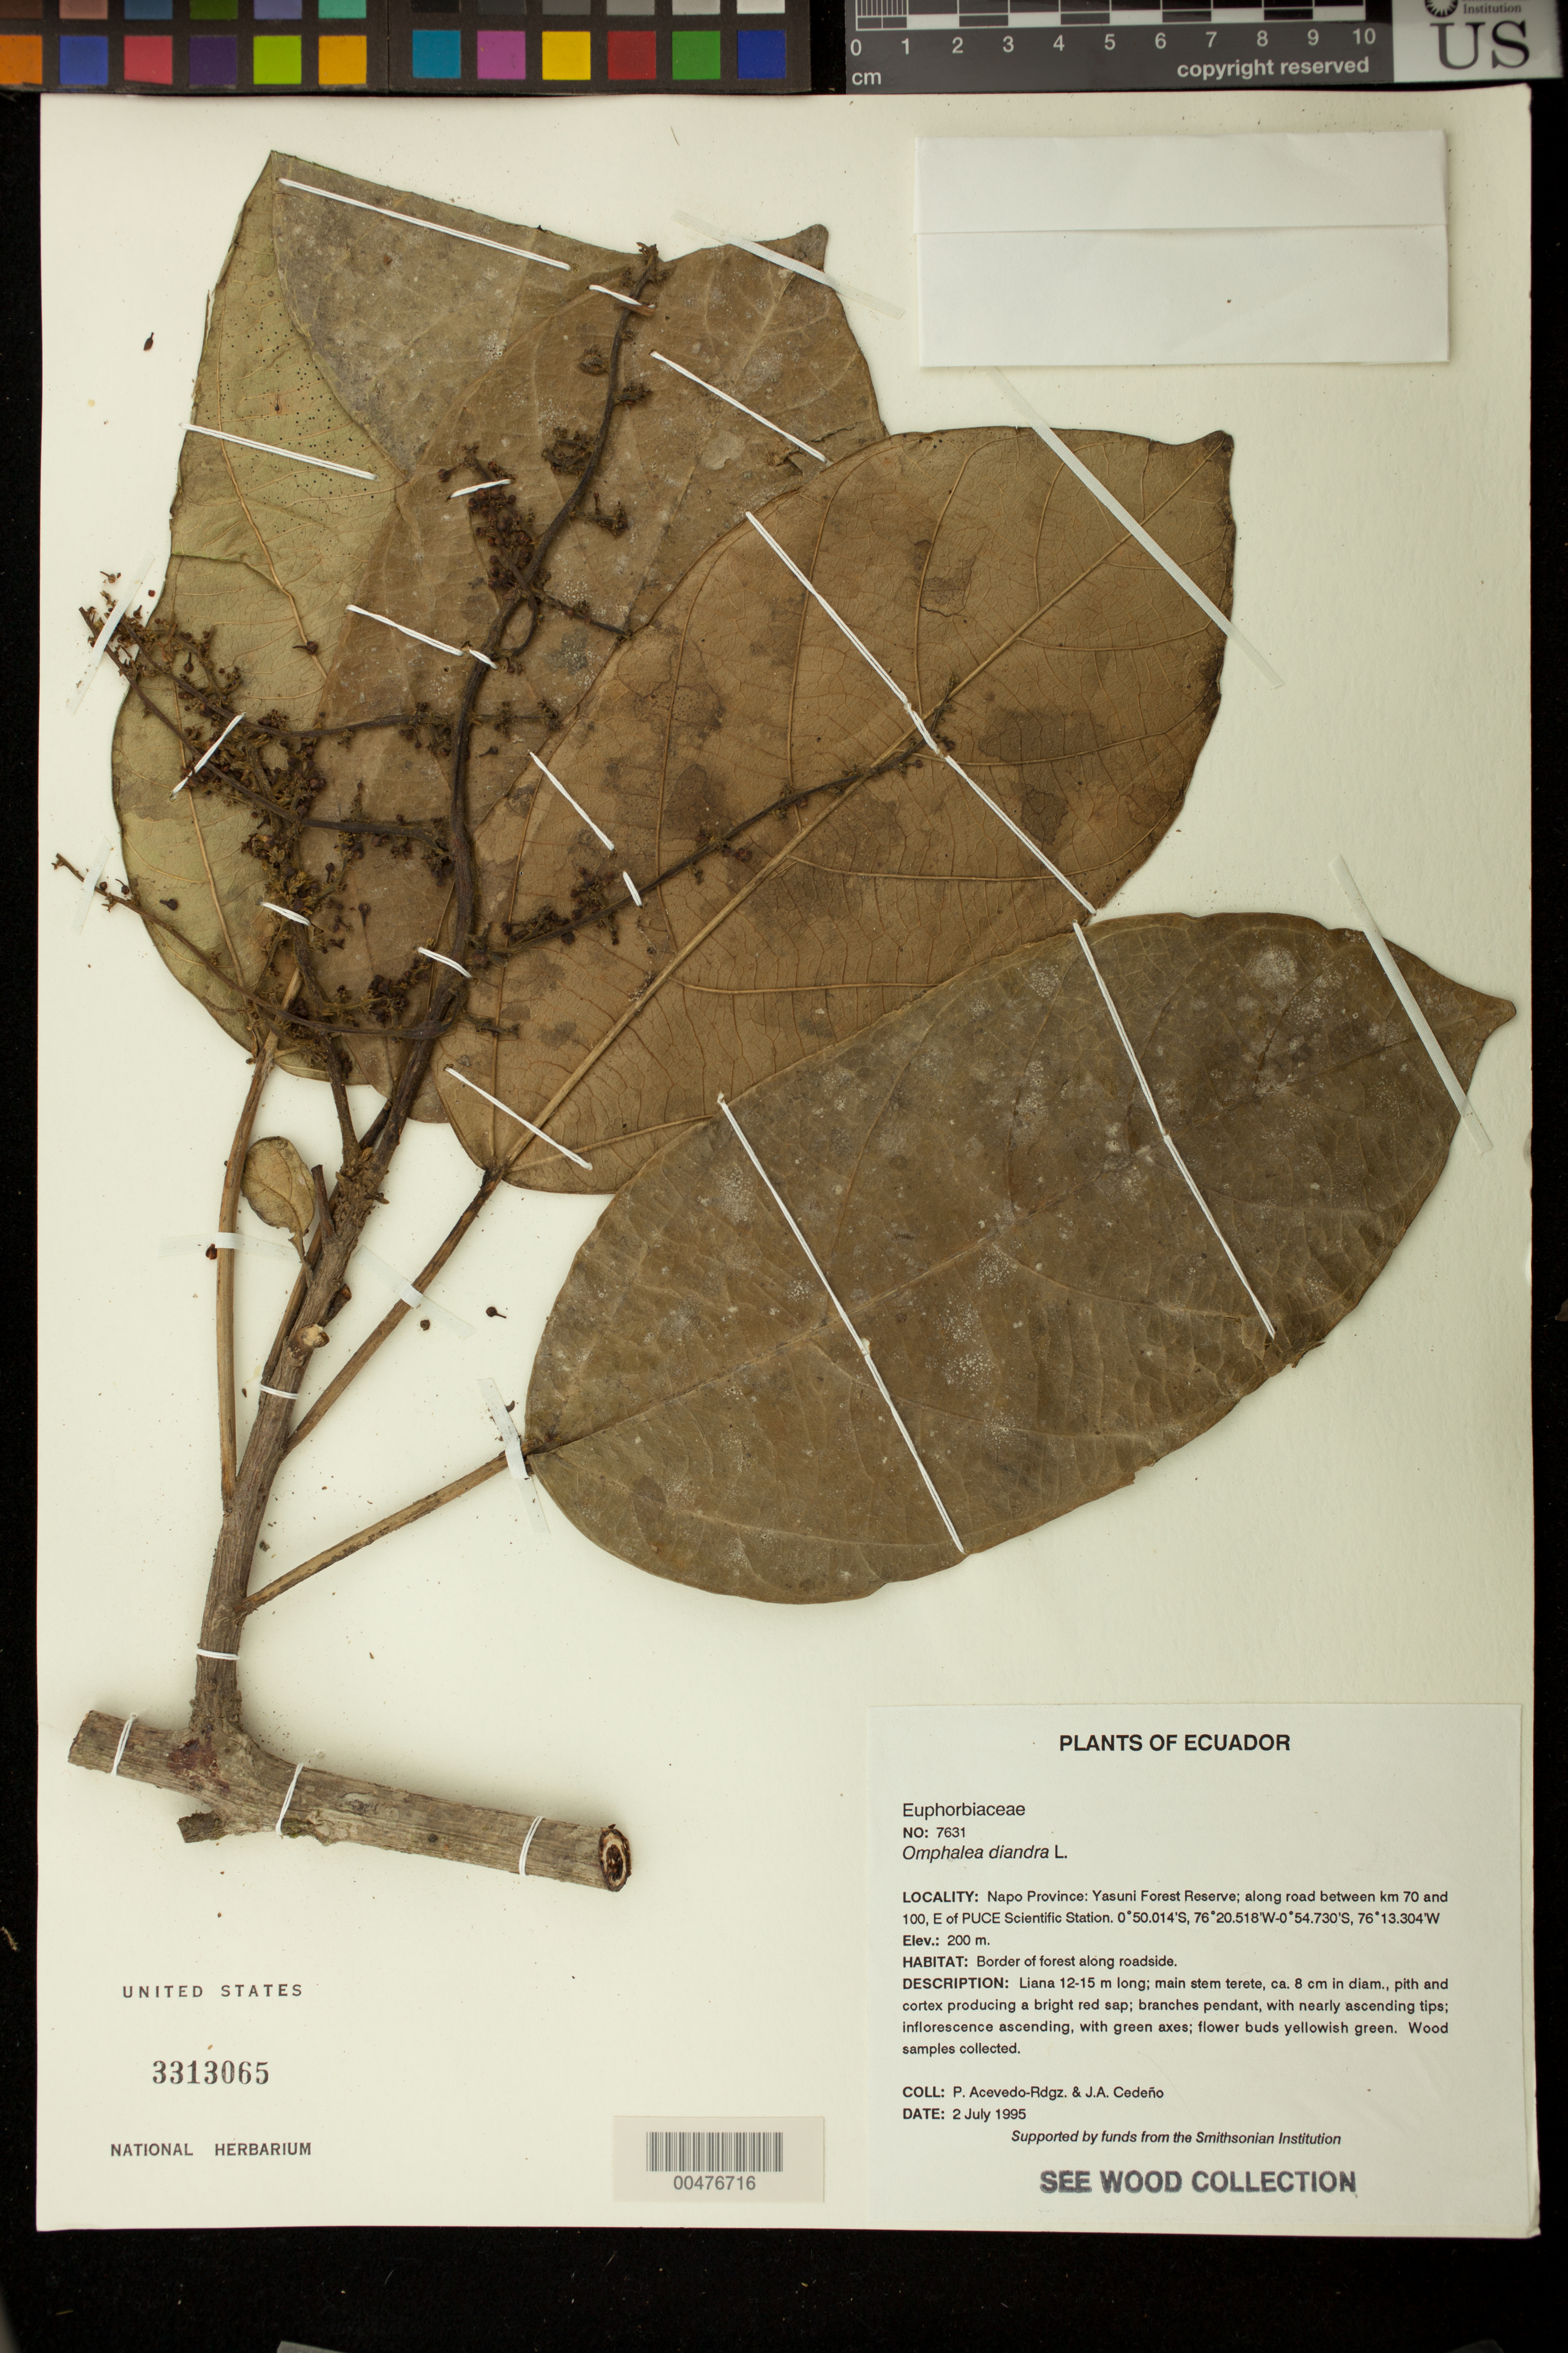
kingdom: Plantae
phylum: Tracheophyta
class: Magnoliopsida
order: Malpighiales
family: Euphorbiaceae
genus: Omphalea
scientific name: Omphalea diandra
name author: L.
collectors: P. Acevedo-Rodr. & J. A. Cedeño M.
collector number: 7631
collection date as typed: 02 Jul 1995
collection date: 1995-07-02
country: Ecuador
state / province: Napo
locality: Napo Province: Yasuni Forest Reserve; along road between km 70 and 100, E of PUCE Scientific Station.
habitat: Border of forest along roadside.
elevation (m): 200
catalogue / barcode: US 3313065